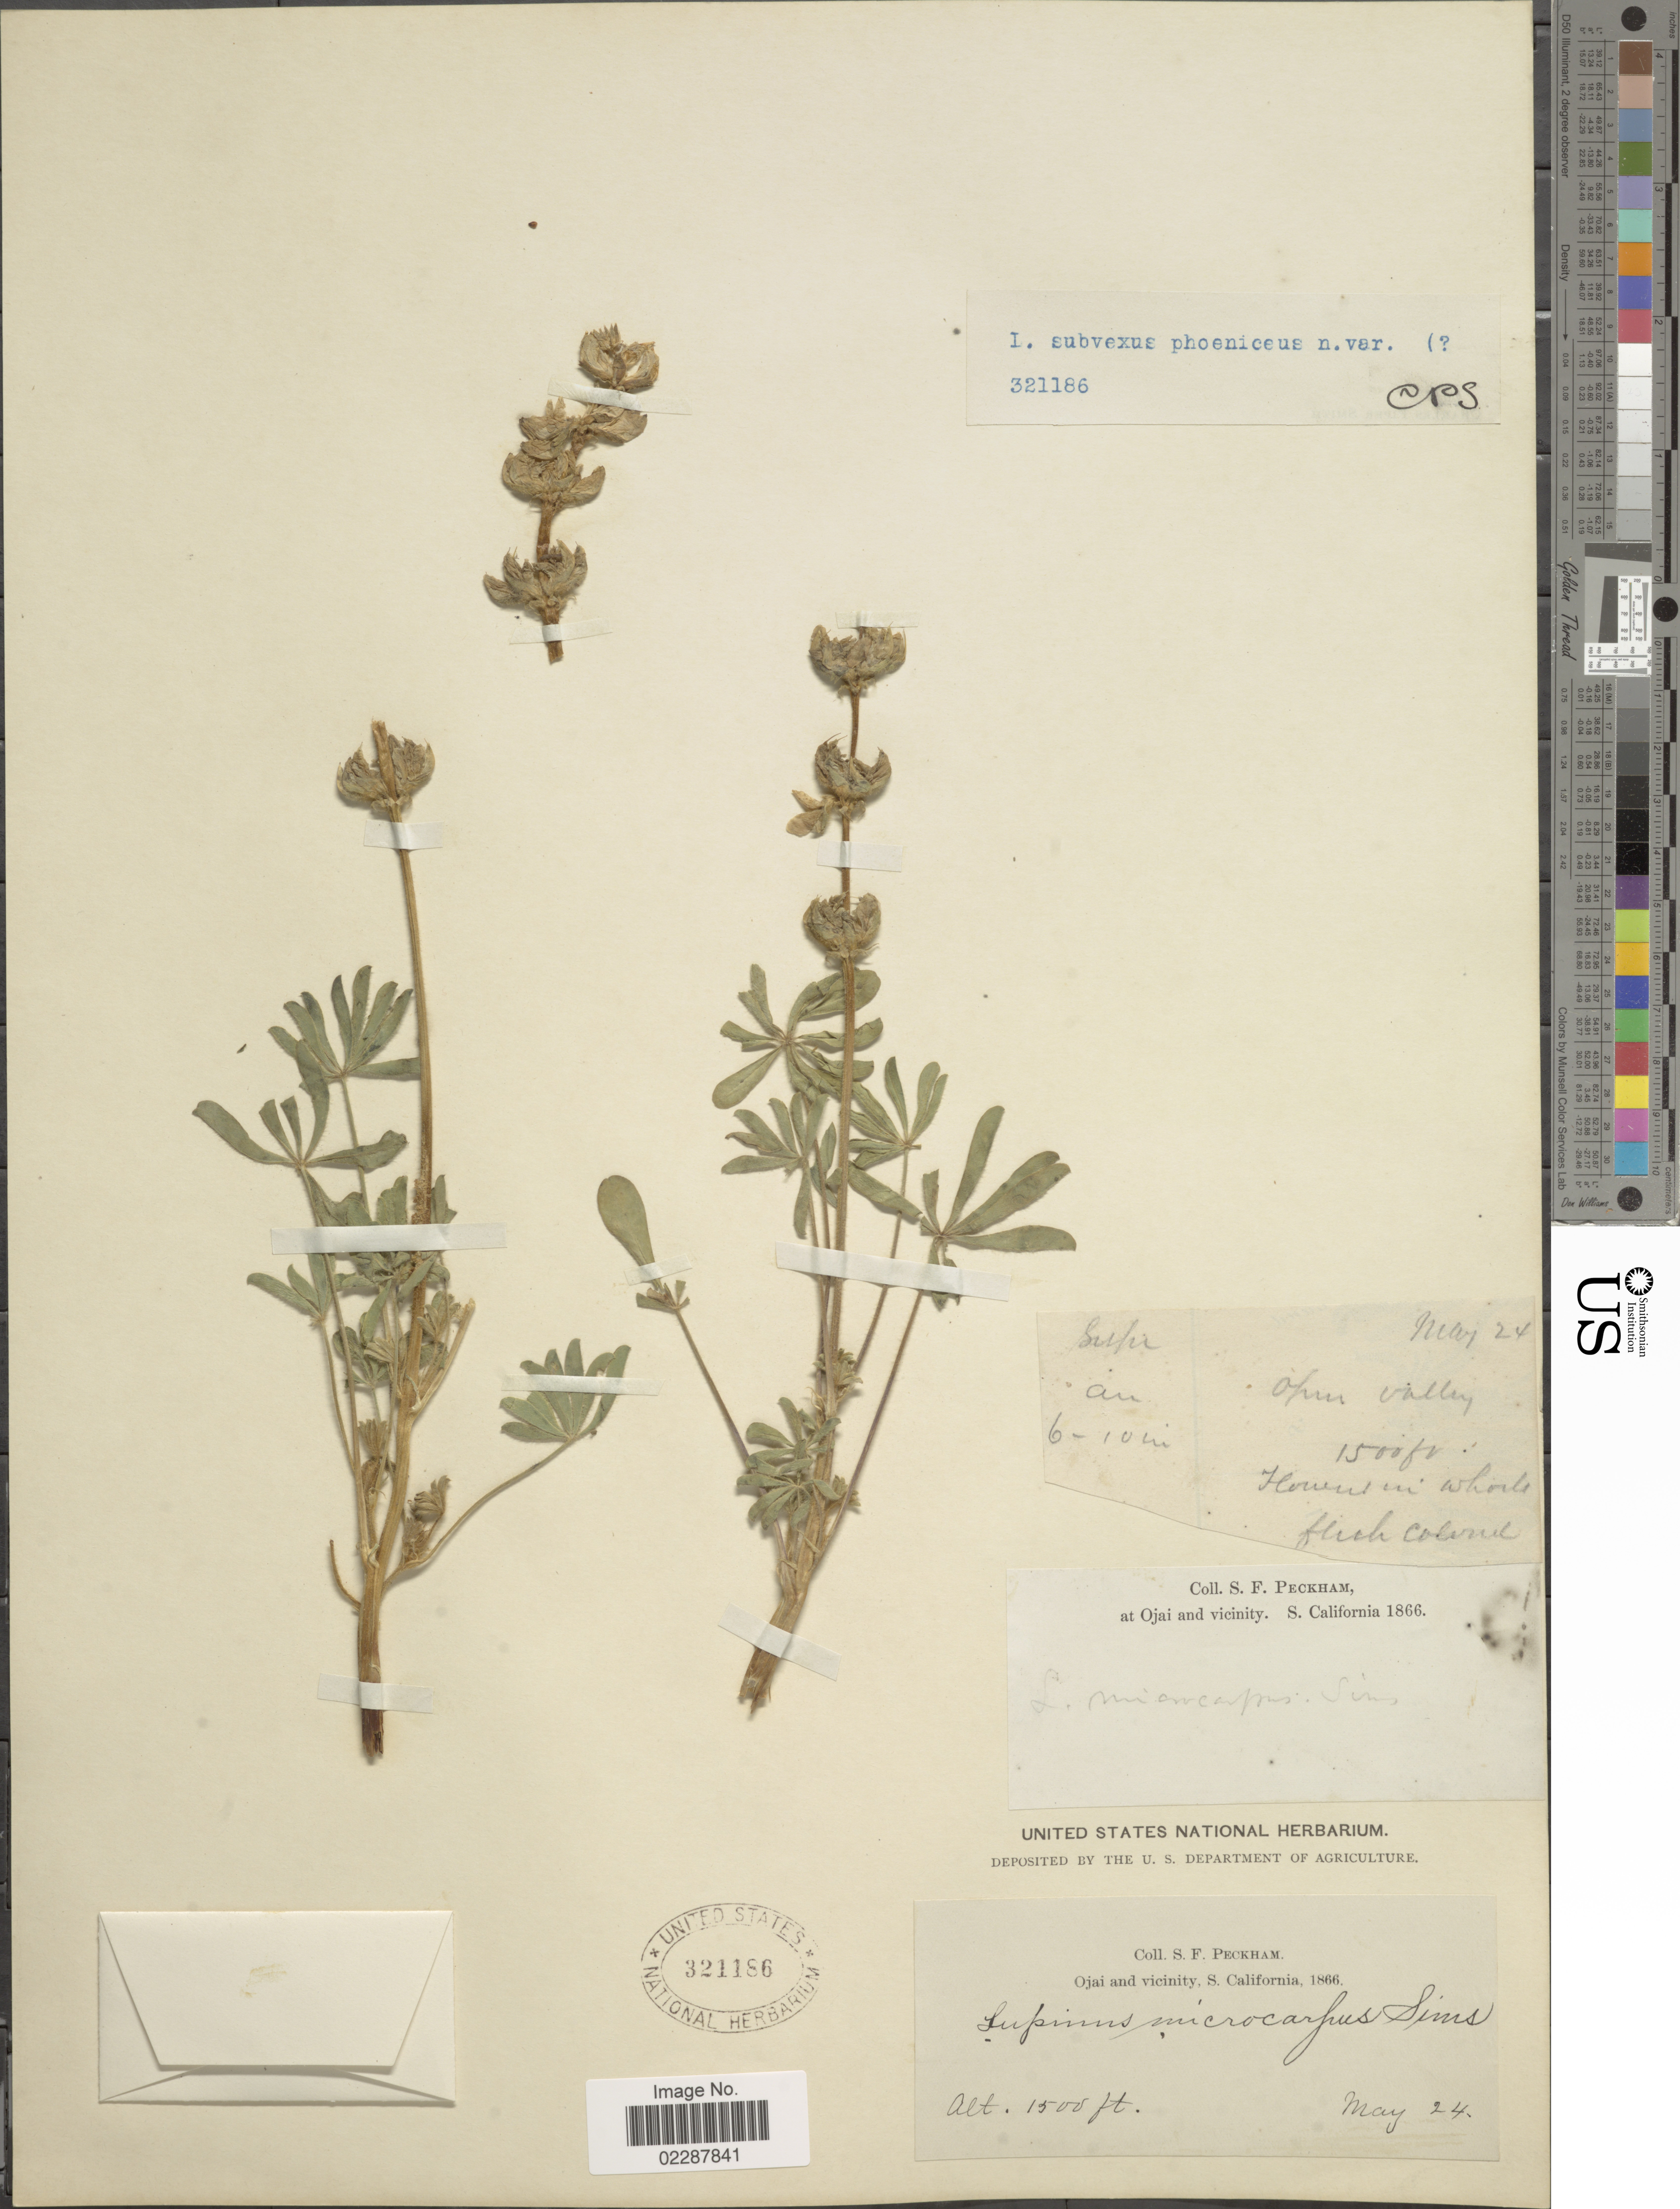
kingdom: Plantae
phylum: Tracheophyta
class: Magnoliopsida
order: Fabales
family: Fabaceae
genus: Lupinus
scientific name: Lupinus subvexus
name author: C.P. Sm.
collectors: S. Peckham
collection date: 1866-05-24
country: United States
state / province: California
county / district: Ventura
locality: Ojai and vicinity, S. California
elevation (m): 457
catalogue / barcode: US 321186